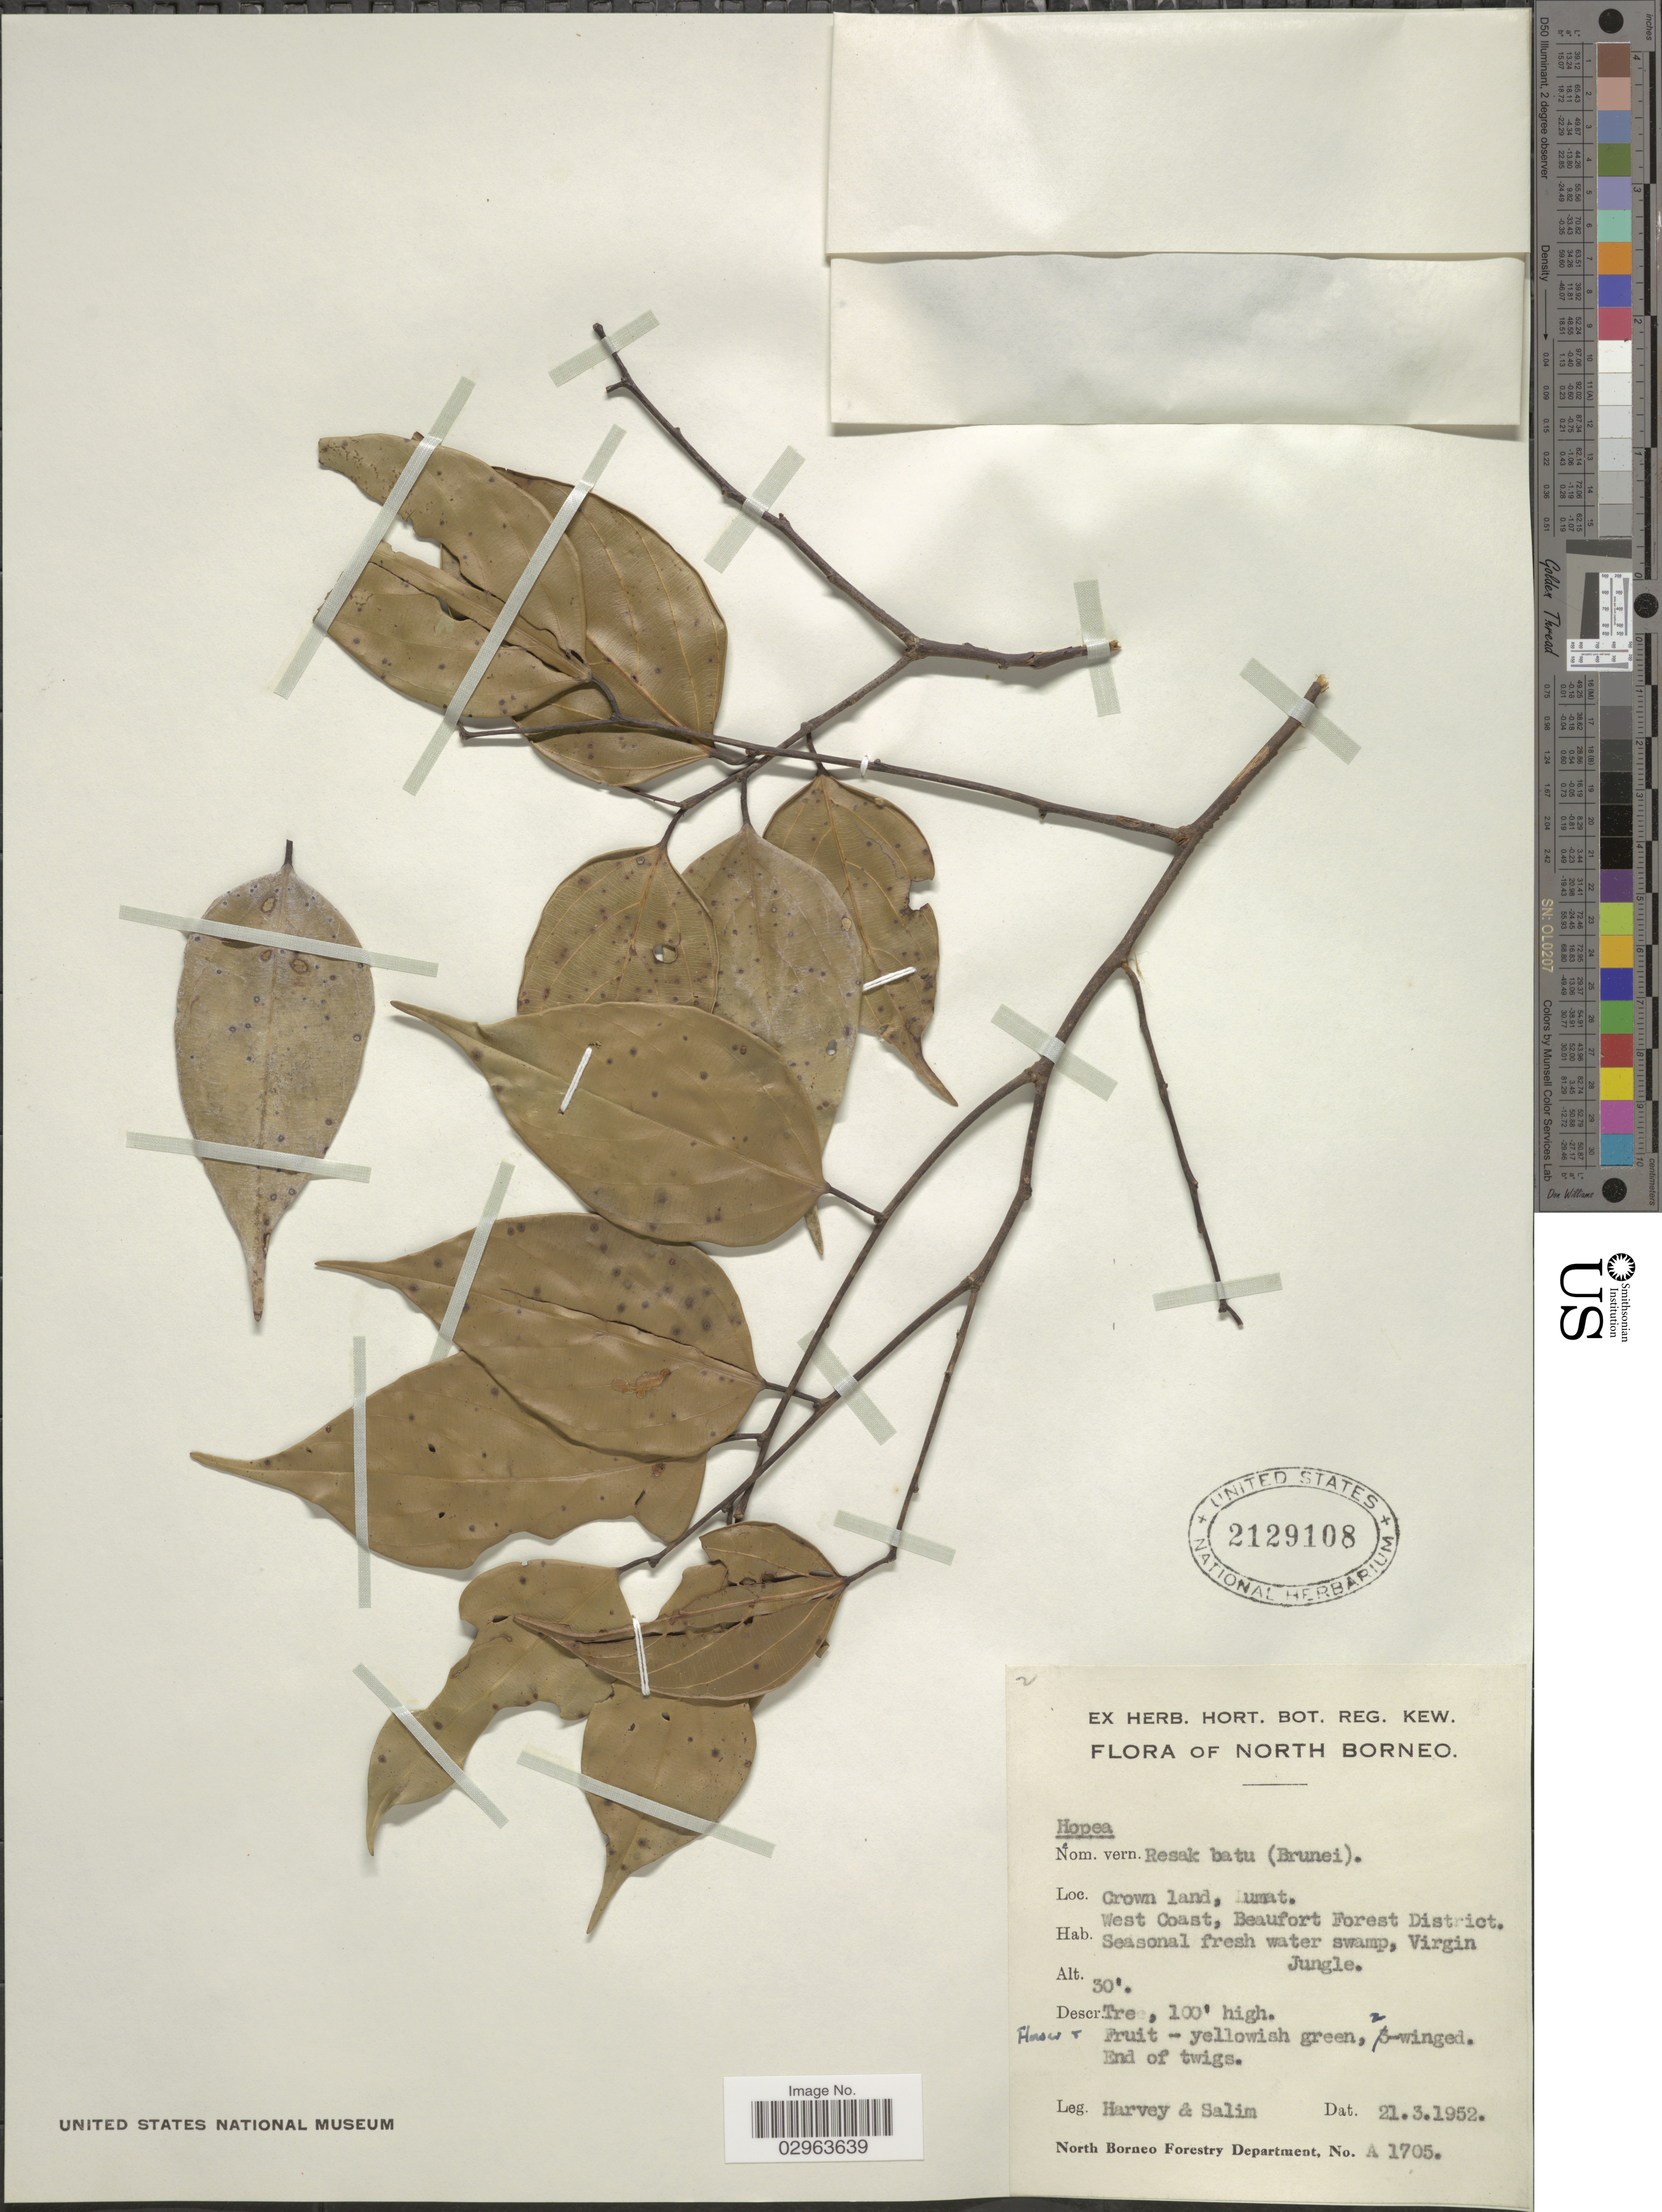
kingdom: Plantae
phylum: Tracheophyta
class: Magnoliopsida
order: Malvales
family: Dipterocarpaceae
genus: Hopea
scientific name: Hopea sp.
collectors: -. Harvey & Salim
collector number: A 1705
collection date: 1952-03-21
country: Malaysia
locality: North Borneo. Grown land, Lumat. West Coast, Beaufort Forest District. Virgin Jungle.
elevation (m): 9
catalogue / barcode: US 2129108